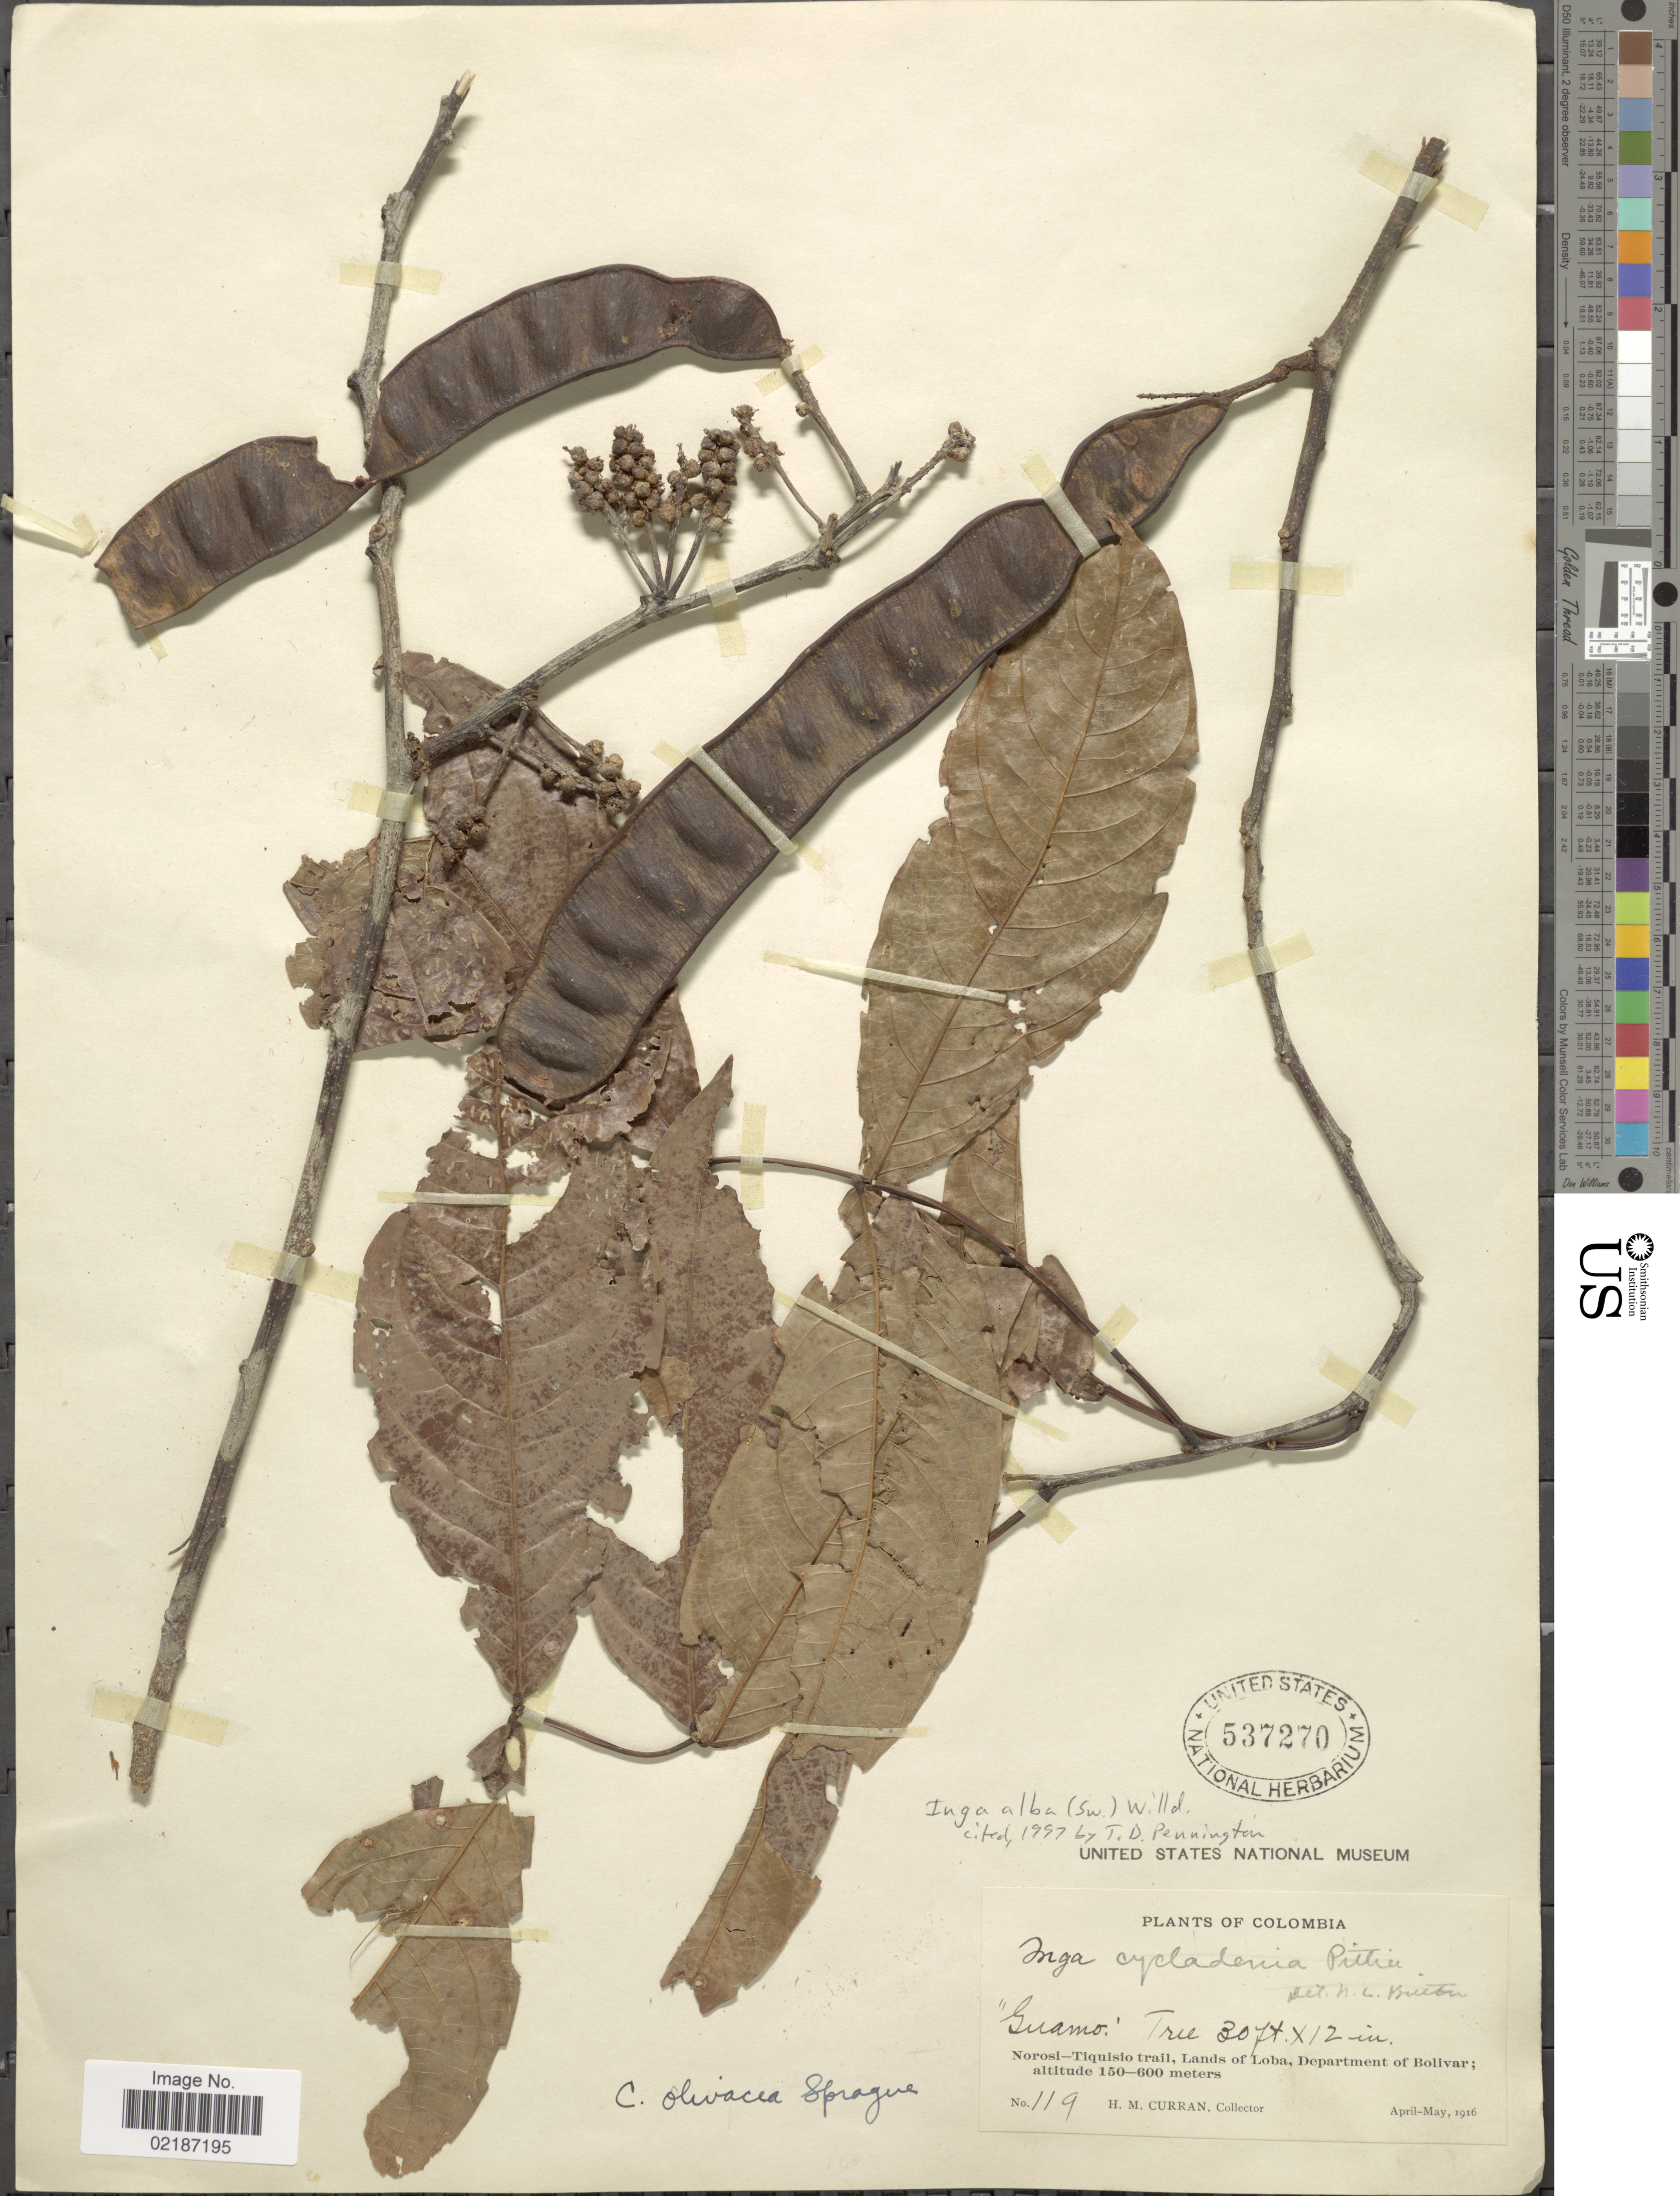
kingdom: Plantae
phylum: Tracheophyta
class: Magnoliopsida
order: Fabales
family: Fabaceae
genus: Inga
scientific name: Inga alba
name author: (Sw.) Willd.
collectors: H. M. Curran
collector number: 119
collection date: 1916-04/1916-05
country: Colombia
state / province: Bolívar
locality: Norosi-Tiquisio trail, Lands of Loba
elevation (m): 150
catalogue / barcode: US 537270